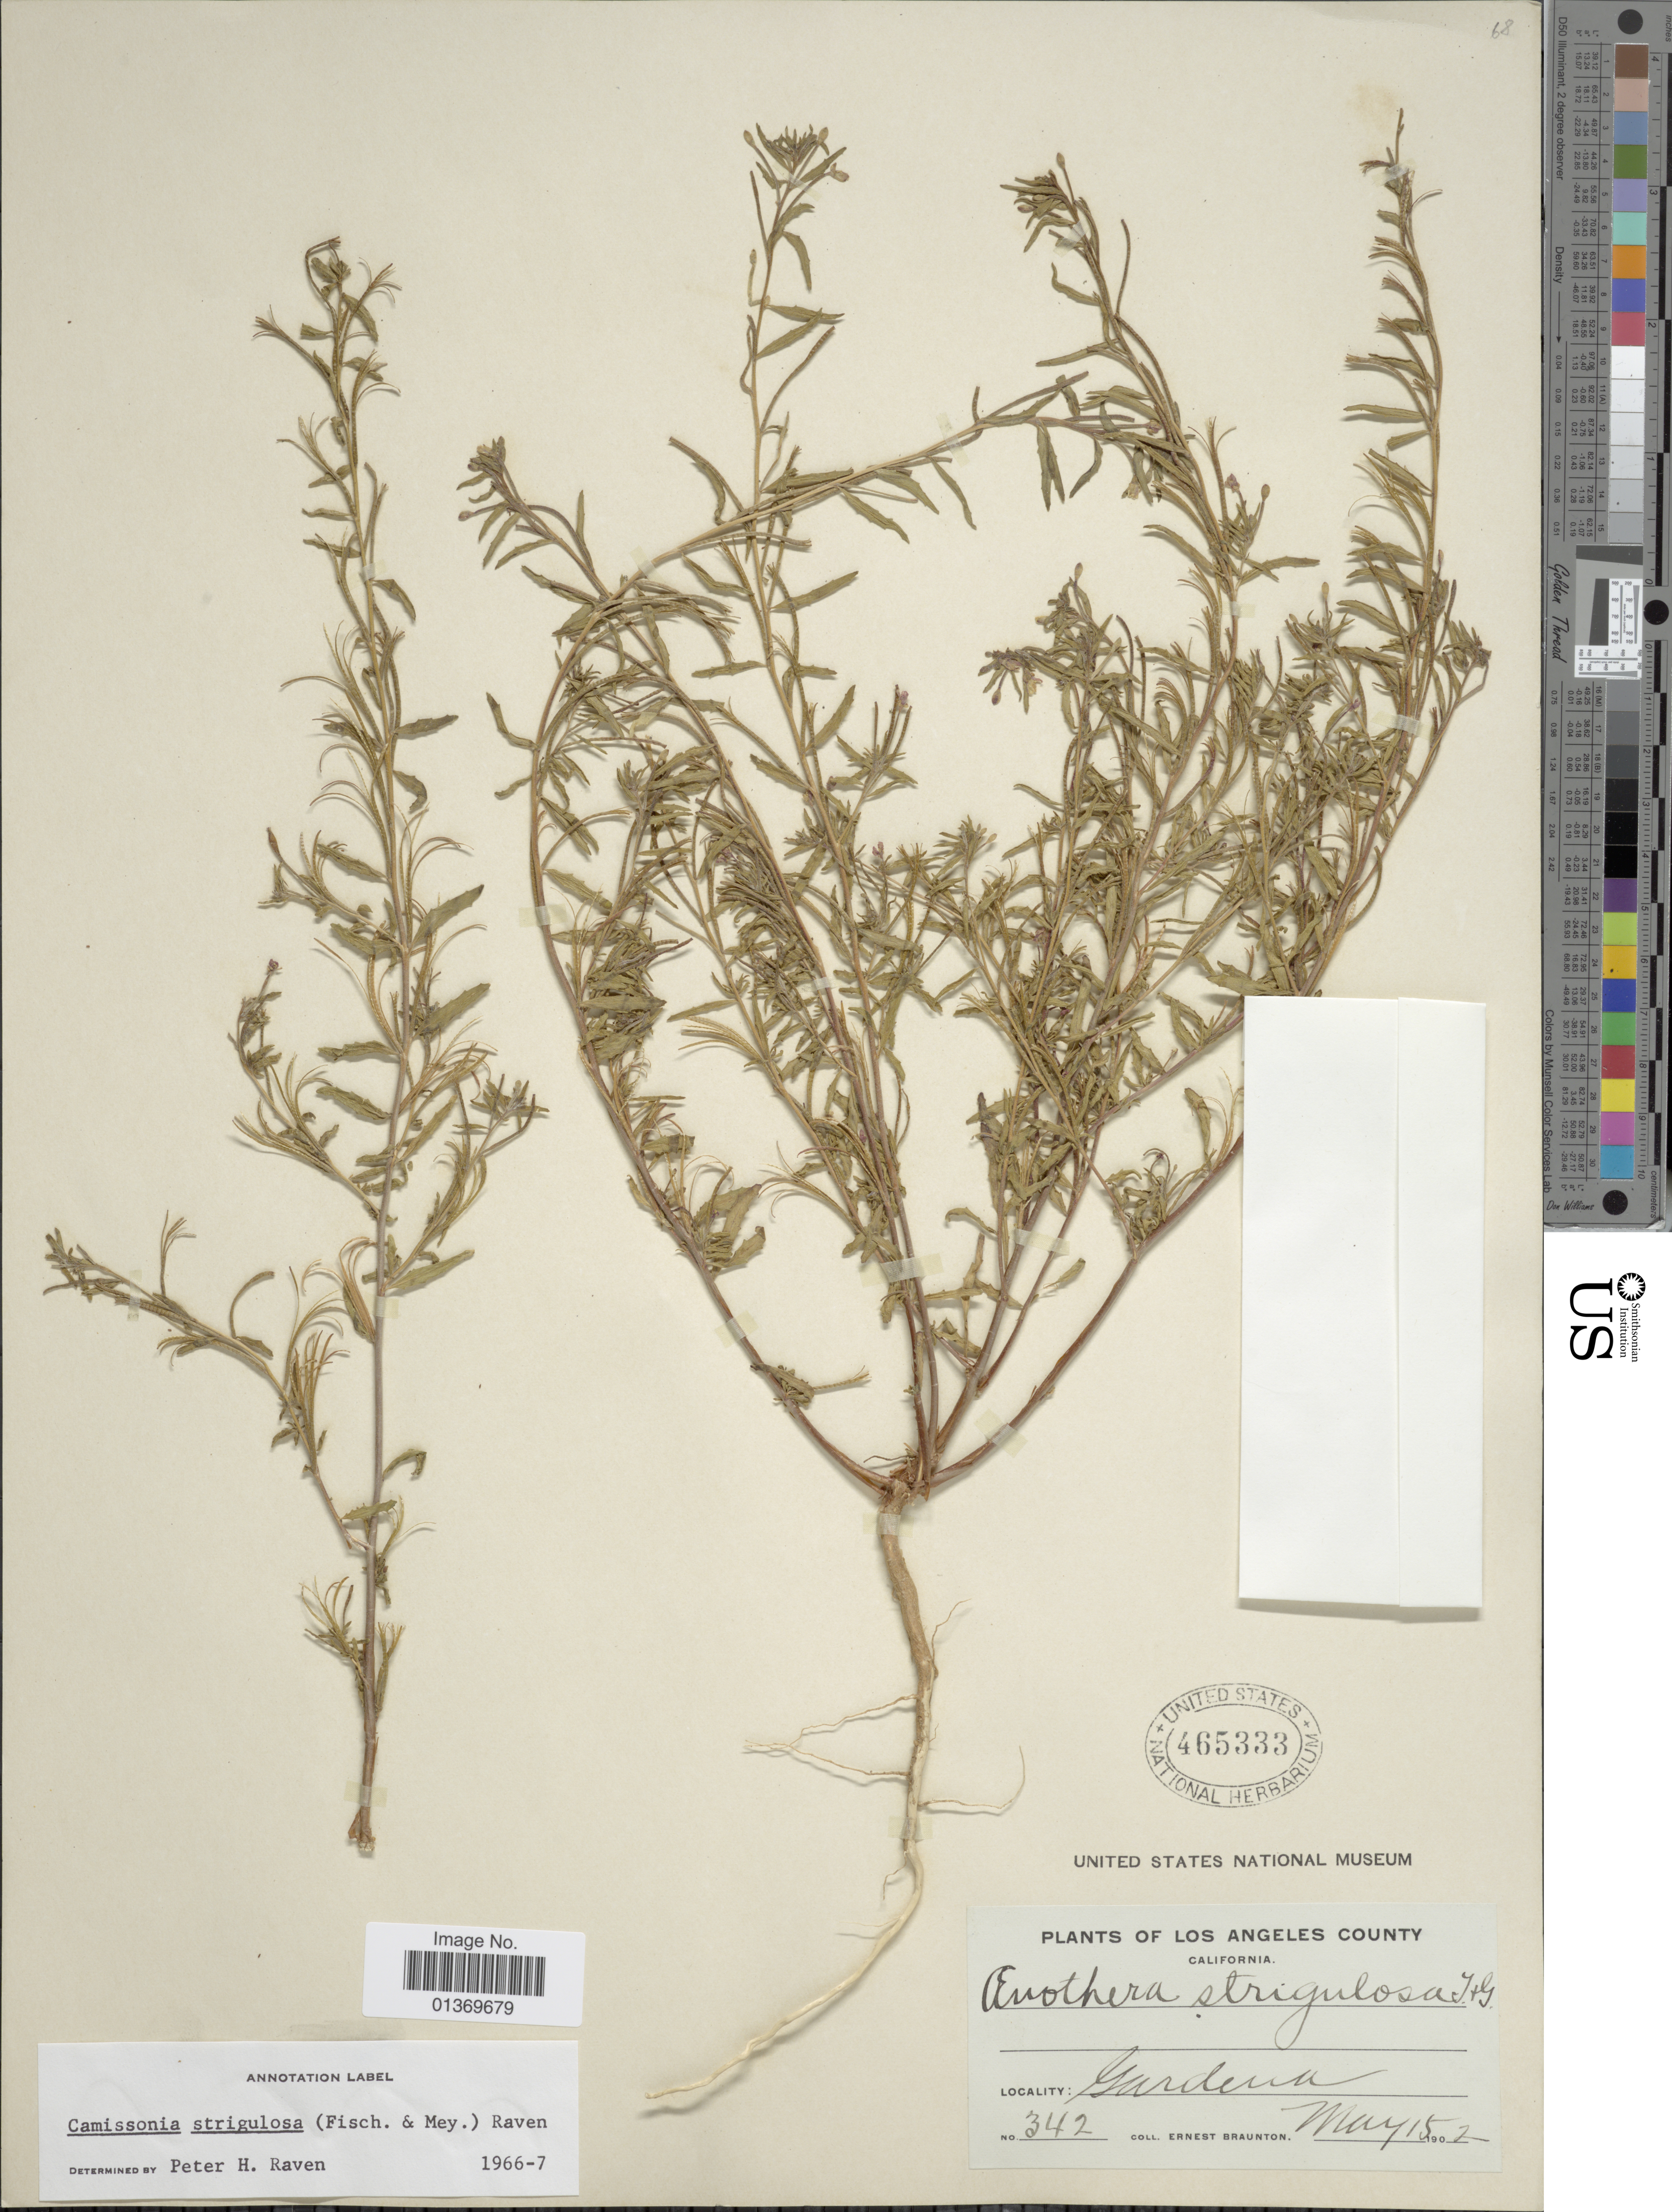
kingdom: Plantae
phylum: Tracheophyta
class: Magnoliopsida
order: Myrtales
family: Onagraceae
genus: Camissonia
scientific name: Camissonia strigulosa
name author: (Fisch. & C.A. Mey.) P.H. Raven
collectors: E. Braunton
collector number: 342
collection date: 1902-05-15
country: United States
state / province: California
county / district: Los Angeles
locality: Los Angeles Co., Gardens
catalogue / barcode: US 465333